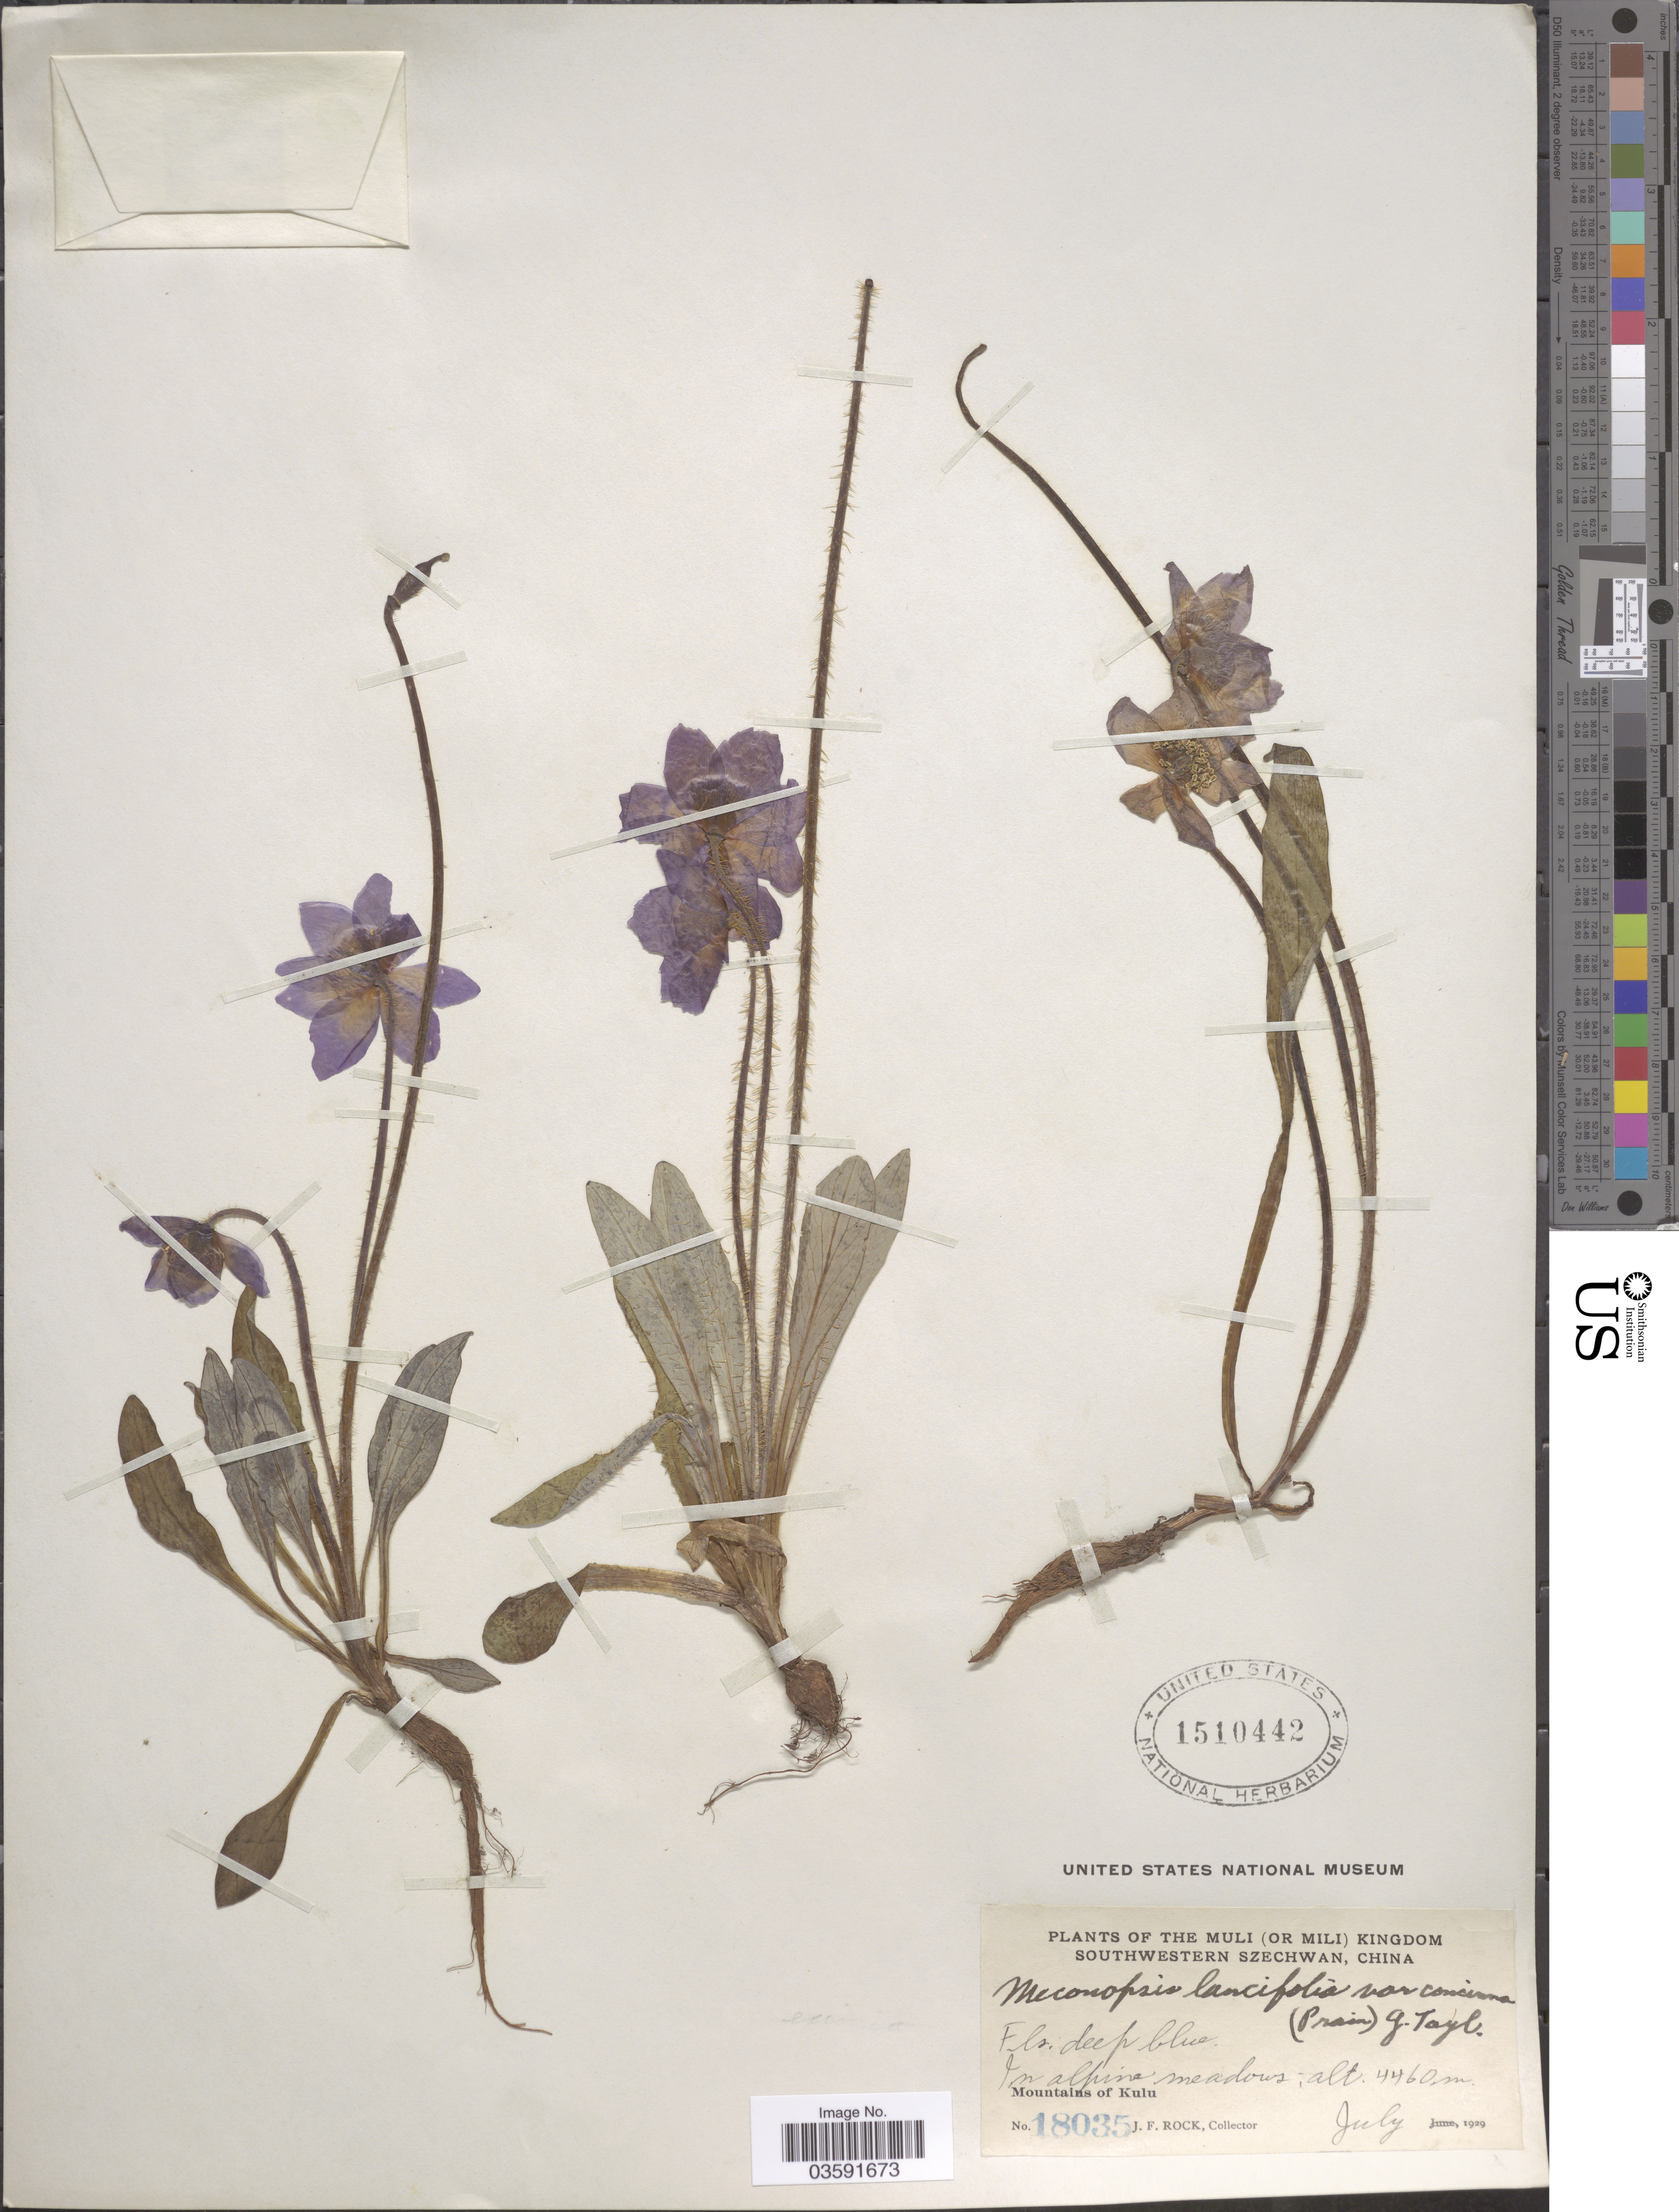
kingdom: Plantae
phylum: Tracheophyta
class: Magnoliopsida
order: Ranunculales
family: Papaveraceae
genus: Meconopsis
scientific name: Meconopsis lancifolia var. concinna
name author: (Prain) G. Taylor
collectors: J. Rock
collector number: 18035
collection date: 1929-07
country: China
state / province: Sichuan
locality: The Muli (or Mili) Kingdom. Southwestern Szechwan. Mountains of Kulu.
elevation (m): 4460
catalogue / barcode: US 1510442